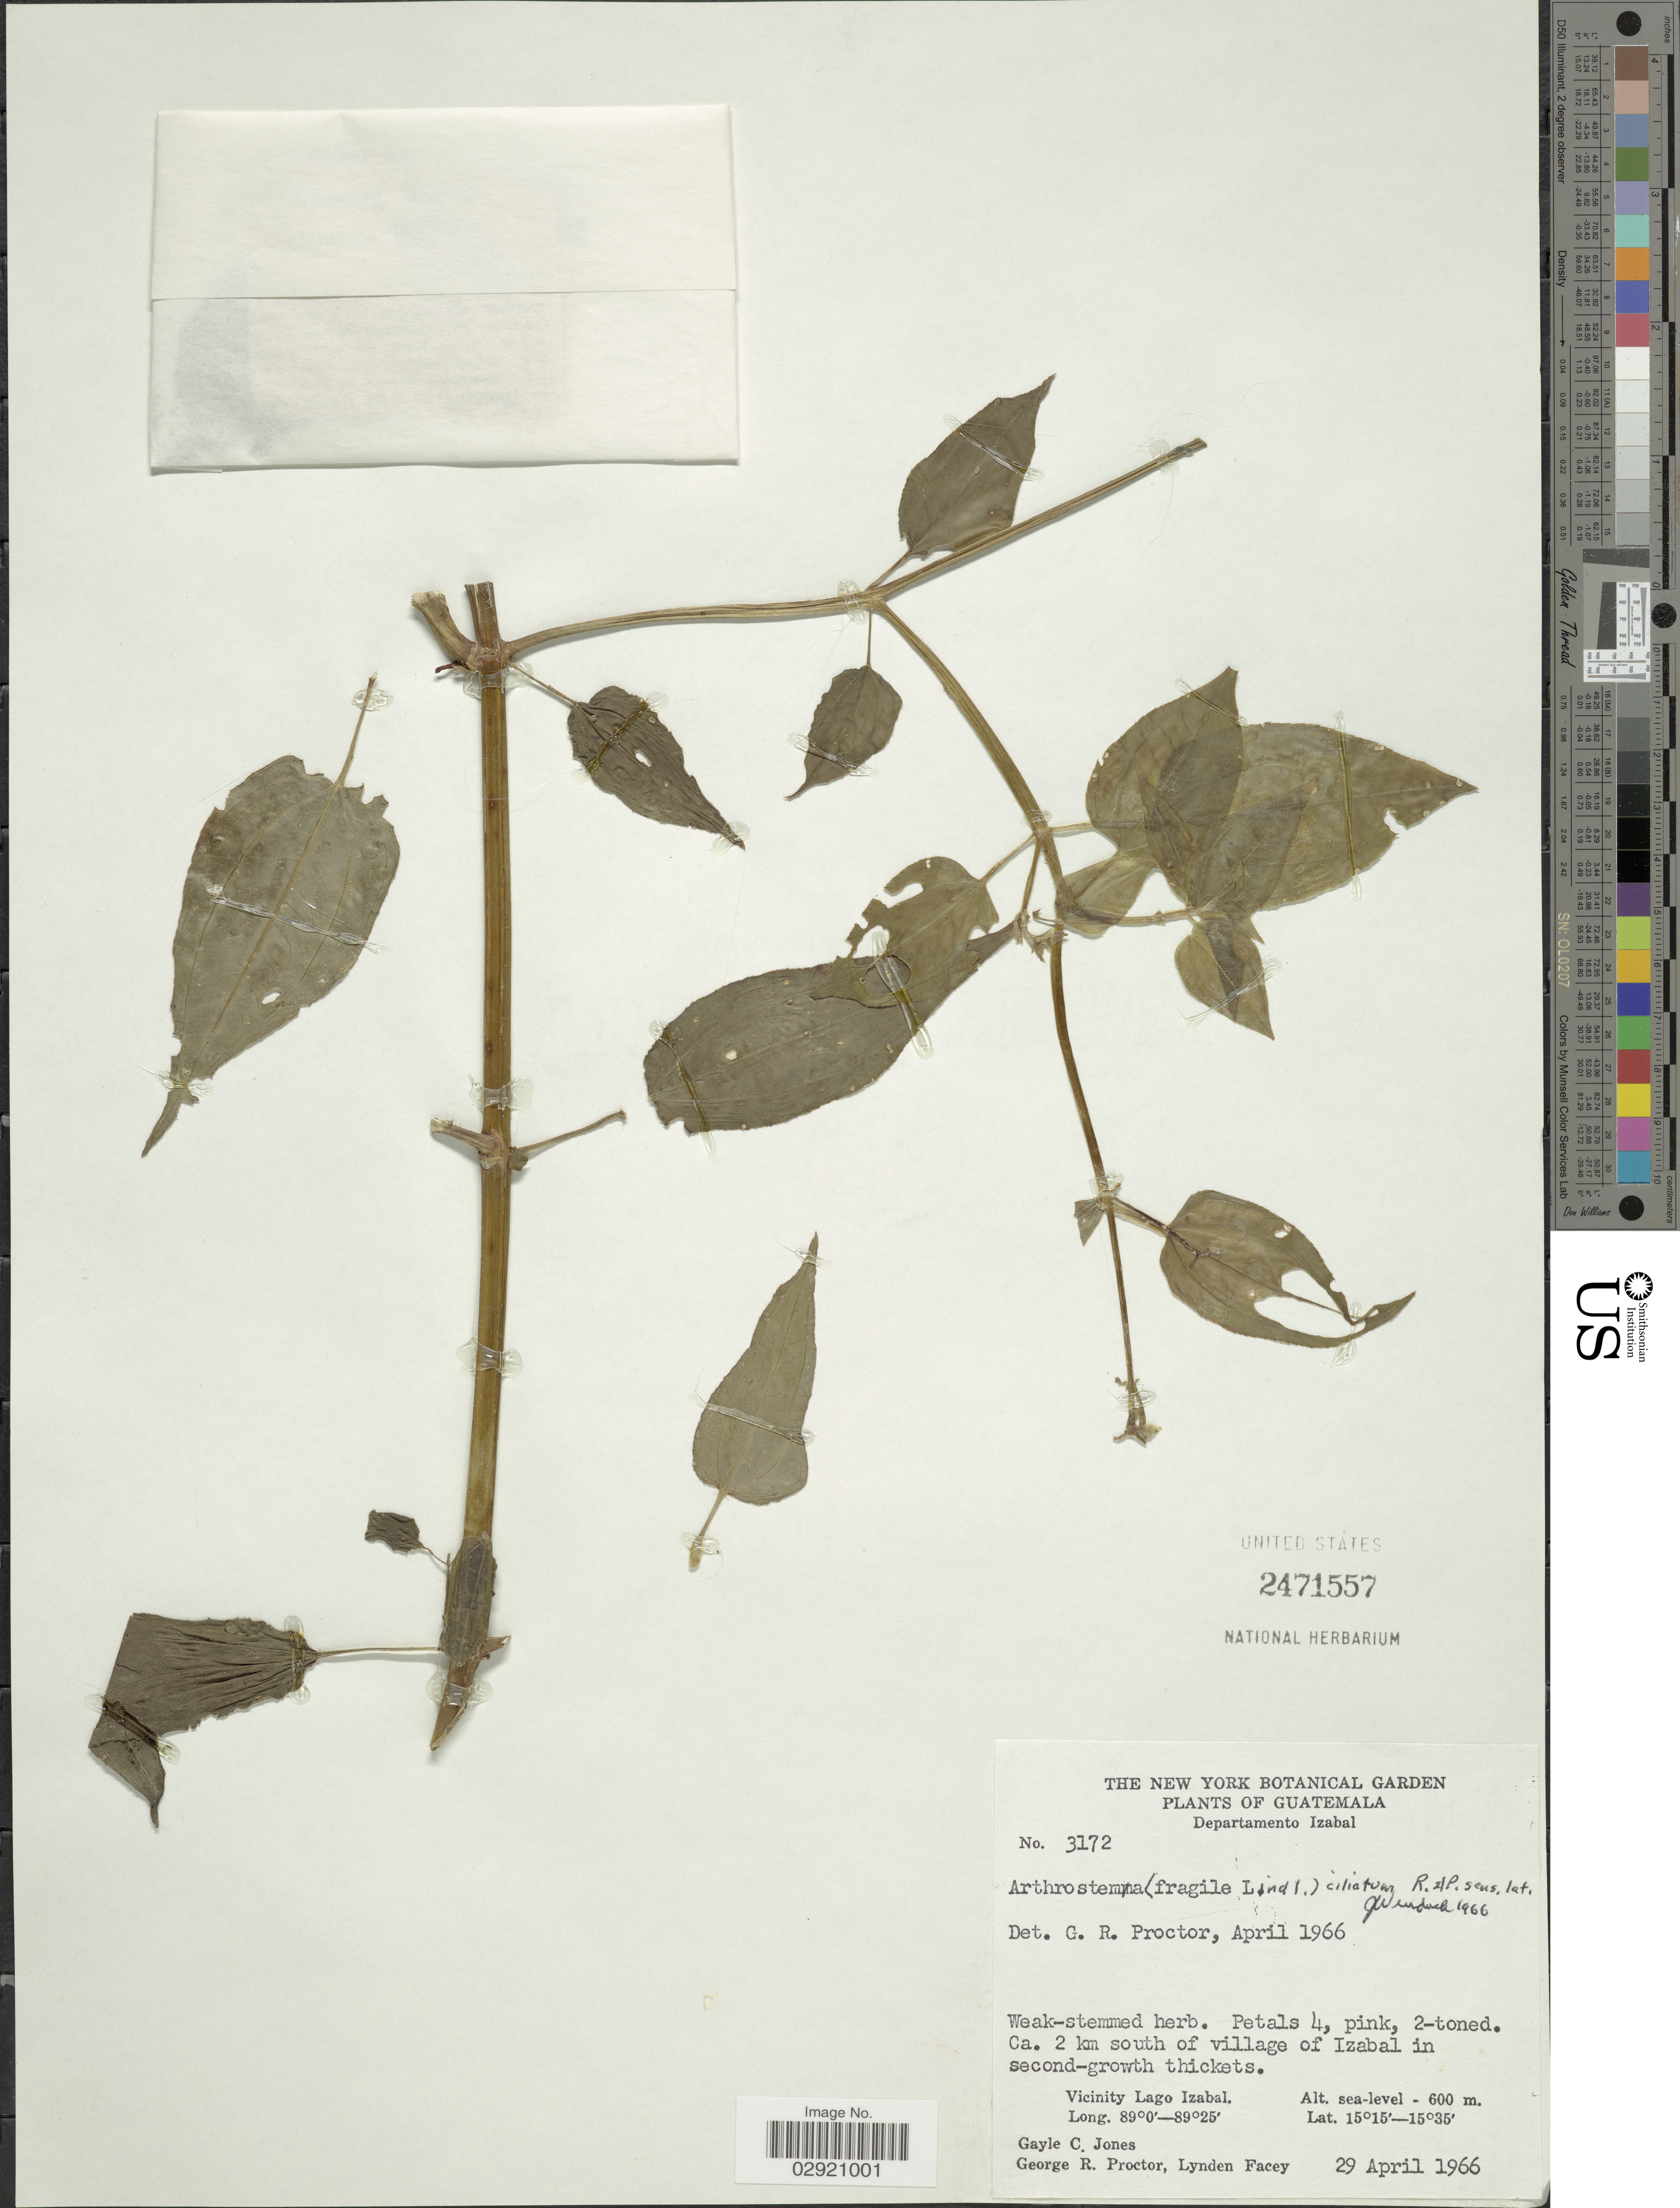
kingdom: Plantae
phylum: Tracheophyta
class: Magnoliopsida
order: Myrtales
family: Melastomataceae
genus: Arthrostemma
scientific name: Arthrostemma ciliatum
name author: Pav. ex D. Don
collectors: G. C. Jones, G. Proctor & L. Facey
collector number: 3172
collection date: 1966-04-29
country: Guatemala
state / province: Izabal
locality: Departamento Izabal. Ca. 2 km south of village of Izabal. Vicinity Lago Izabal.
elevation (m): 0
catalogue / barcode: US 2471557